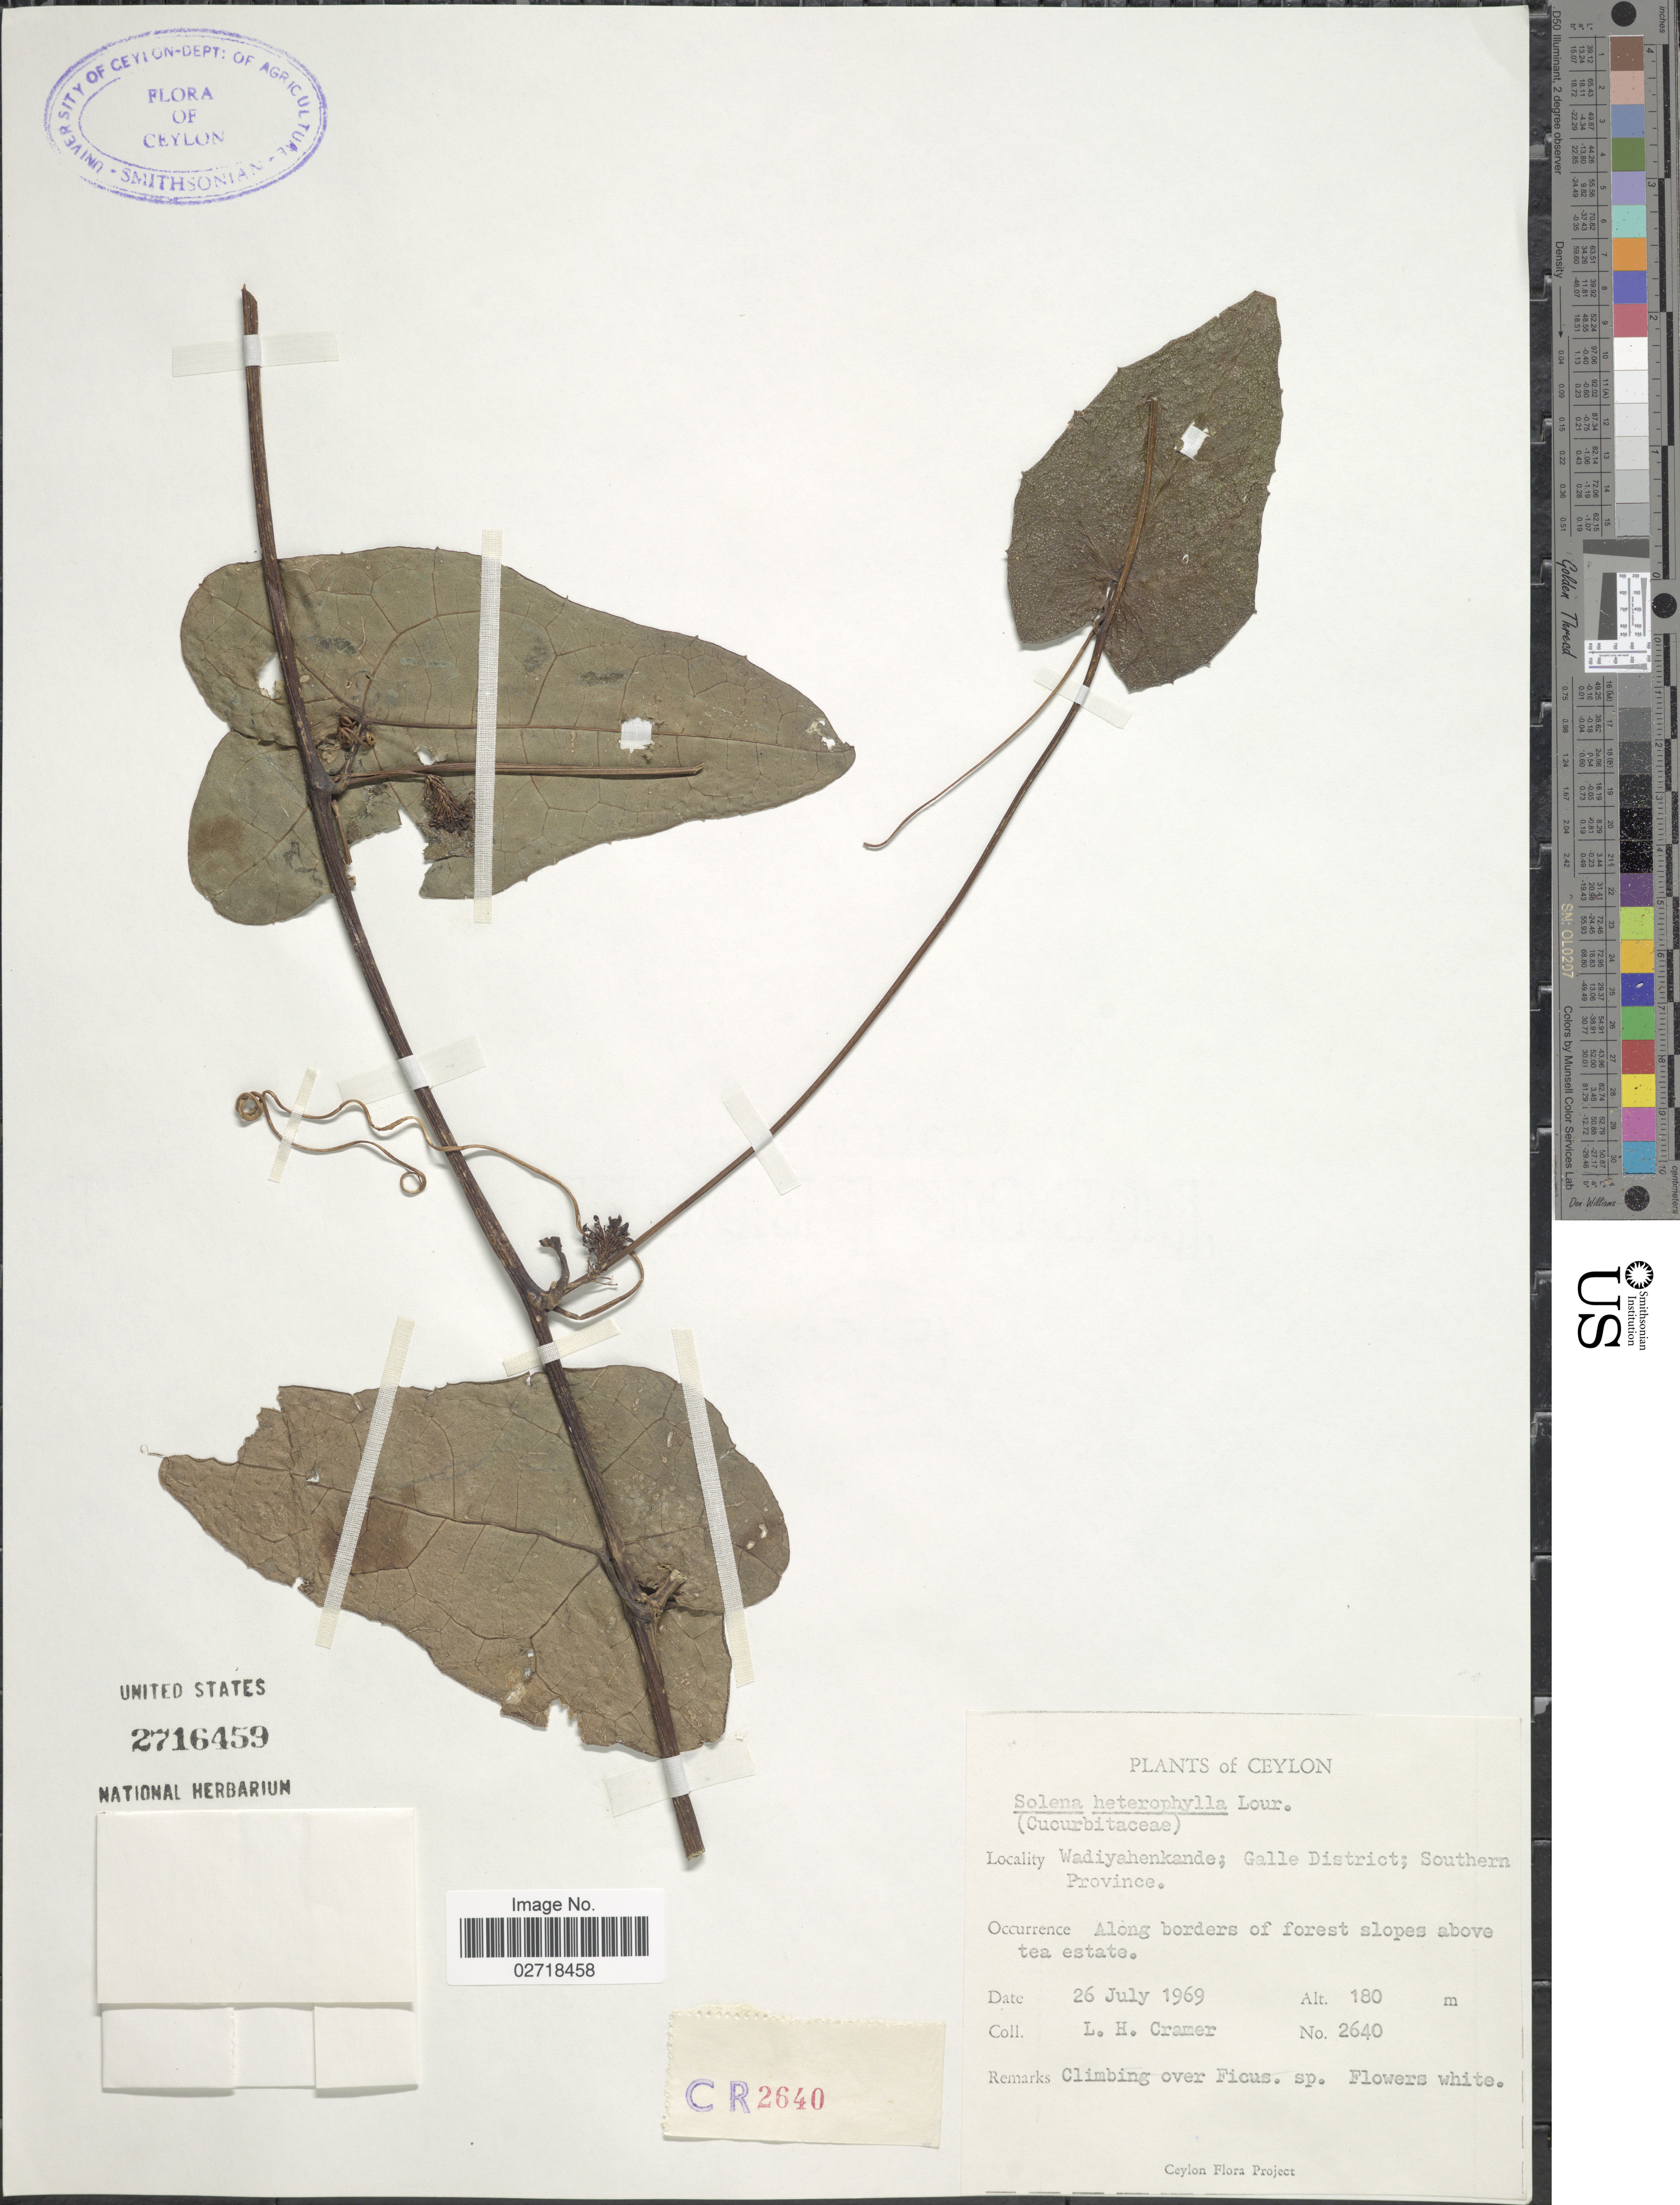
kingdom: Plantae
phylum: Tracheophyta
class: Magnoliopsida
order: Cucurbitales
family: Cucurbitaceae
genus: Solena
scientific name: Solena heterophylla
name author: Lour.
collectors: L. H. Cramer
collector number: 2640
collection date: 1969-07-26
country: Sri Lanka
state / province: Southern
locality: Ceylon, Wadiyahenkande; Galle District. Slopes above tea estate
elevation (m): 180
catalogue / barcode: US 2716459